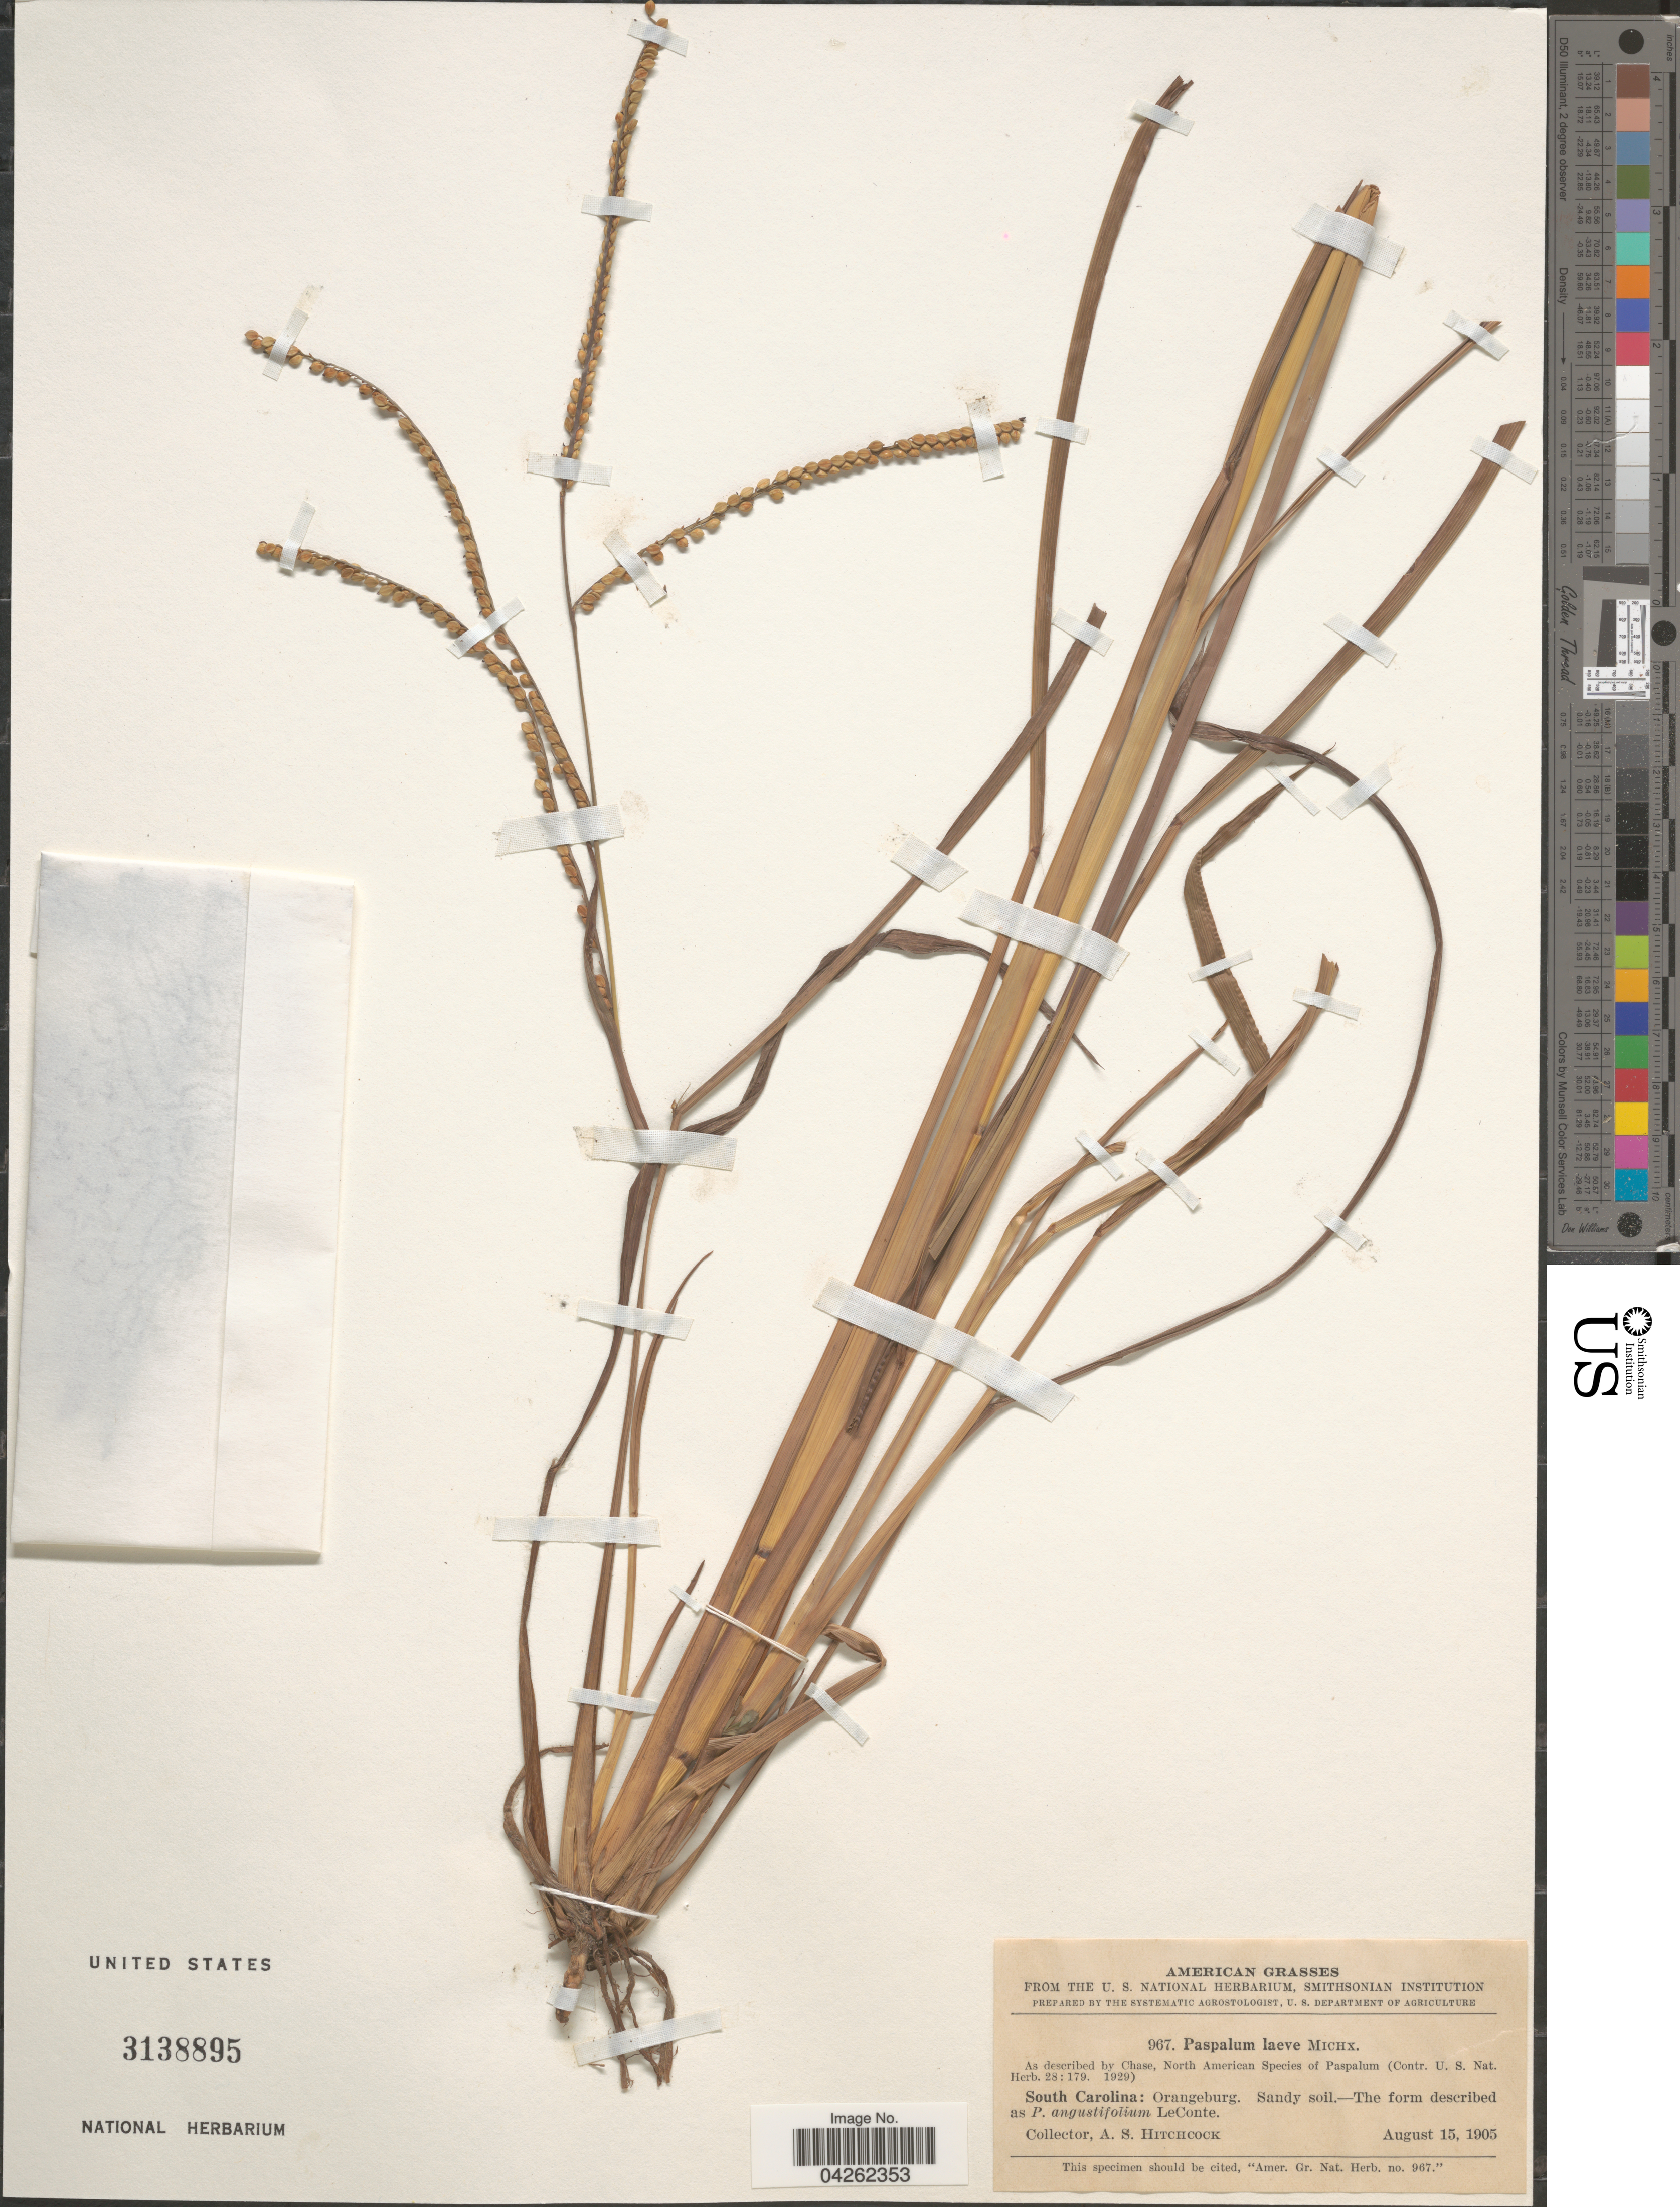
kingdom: Plantae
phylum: Tracheophyta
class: Liliopsida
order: Poales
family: Poaceae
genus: Paspalum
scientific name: Paspalum laeve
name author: Michx.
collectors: A. S. Hitchcock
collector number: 967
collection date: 1905-08-15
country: United States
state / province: South Carolina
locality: Orangeburg. Sandy soil.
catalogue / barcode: US 3138895